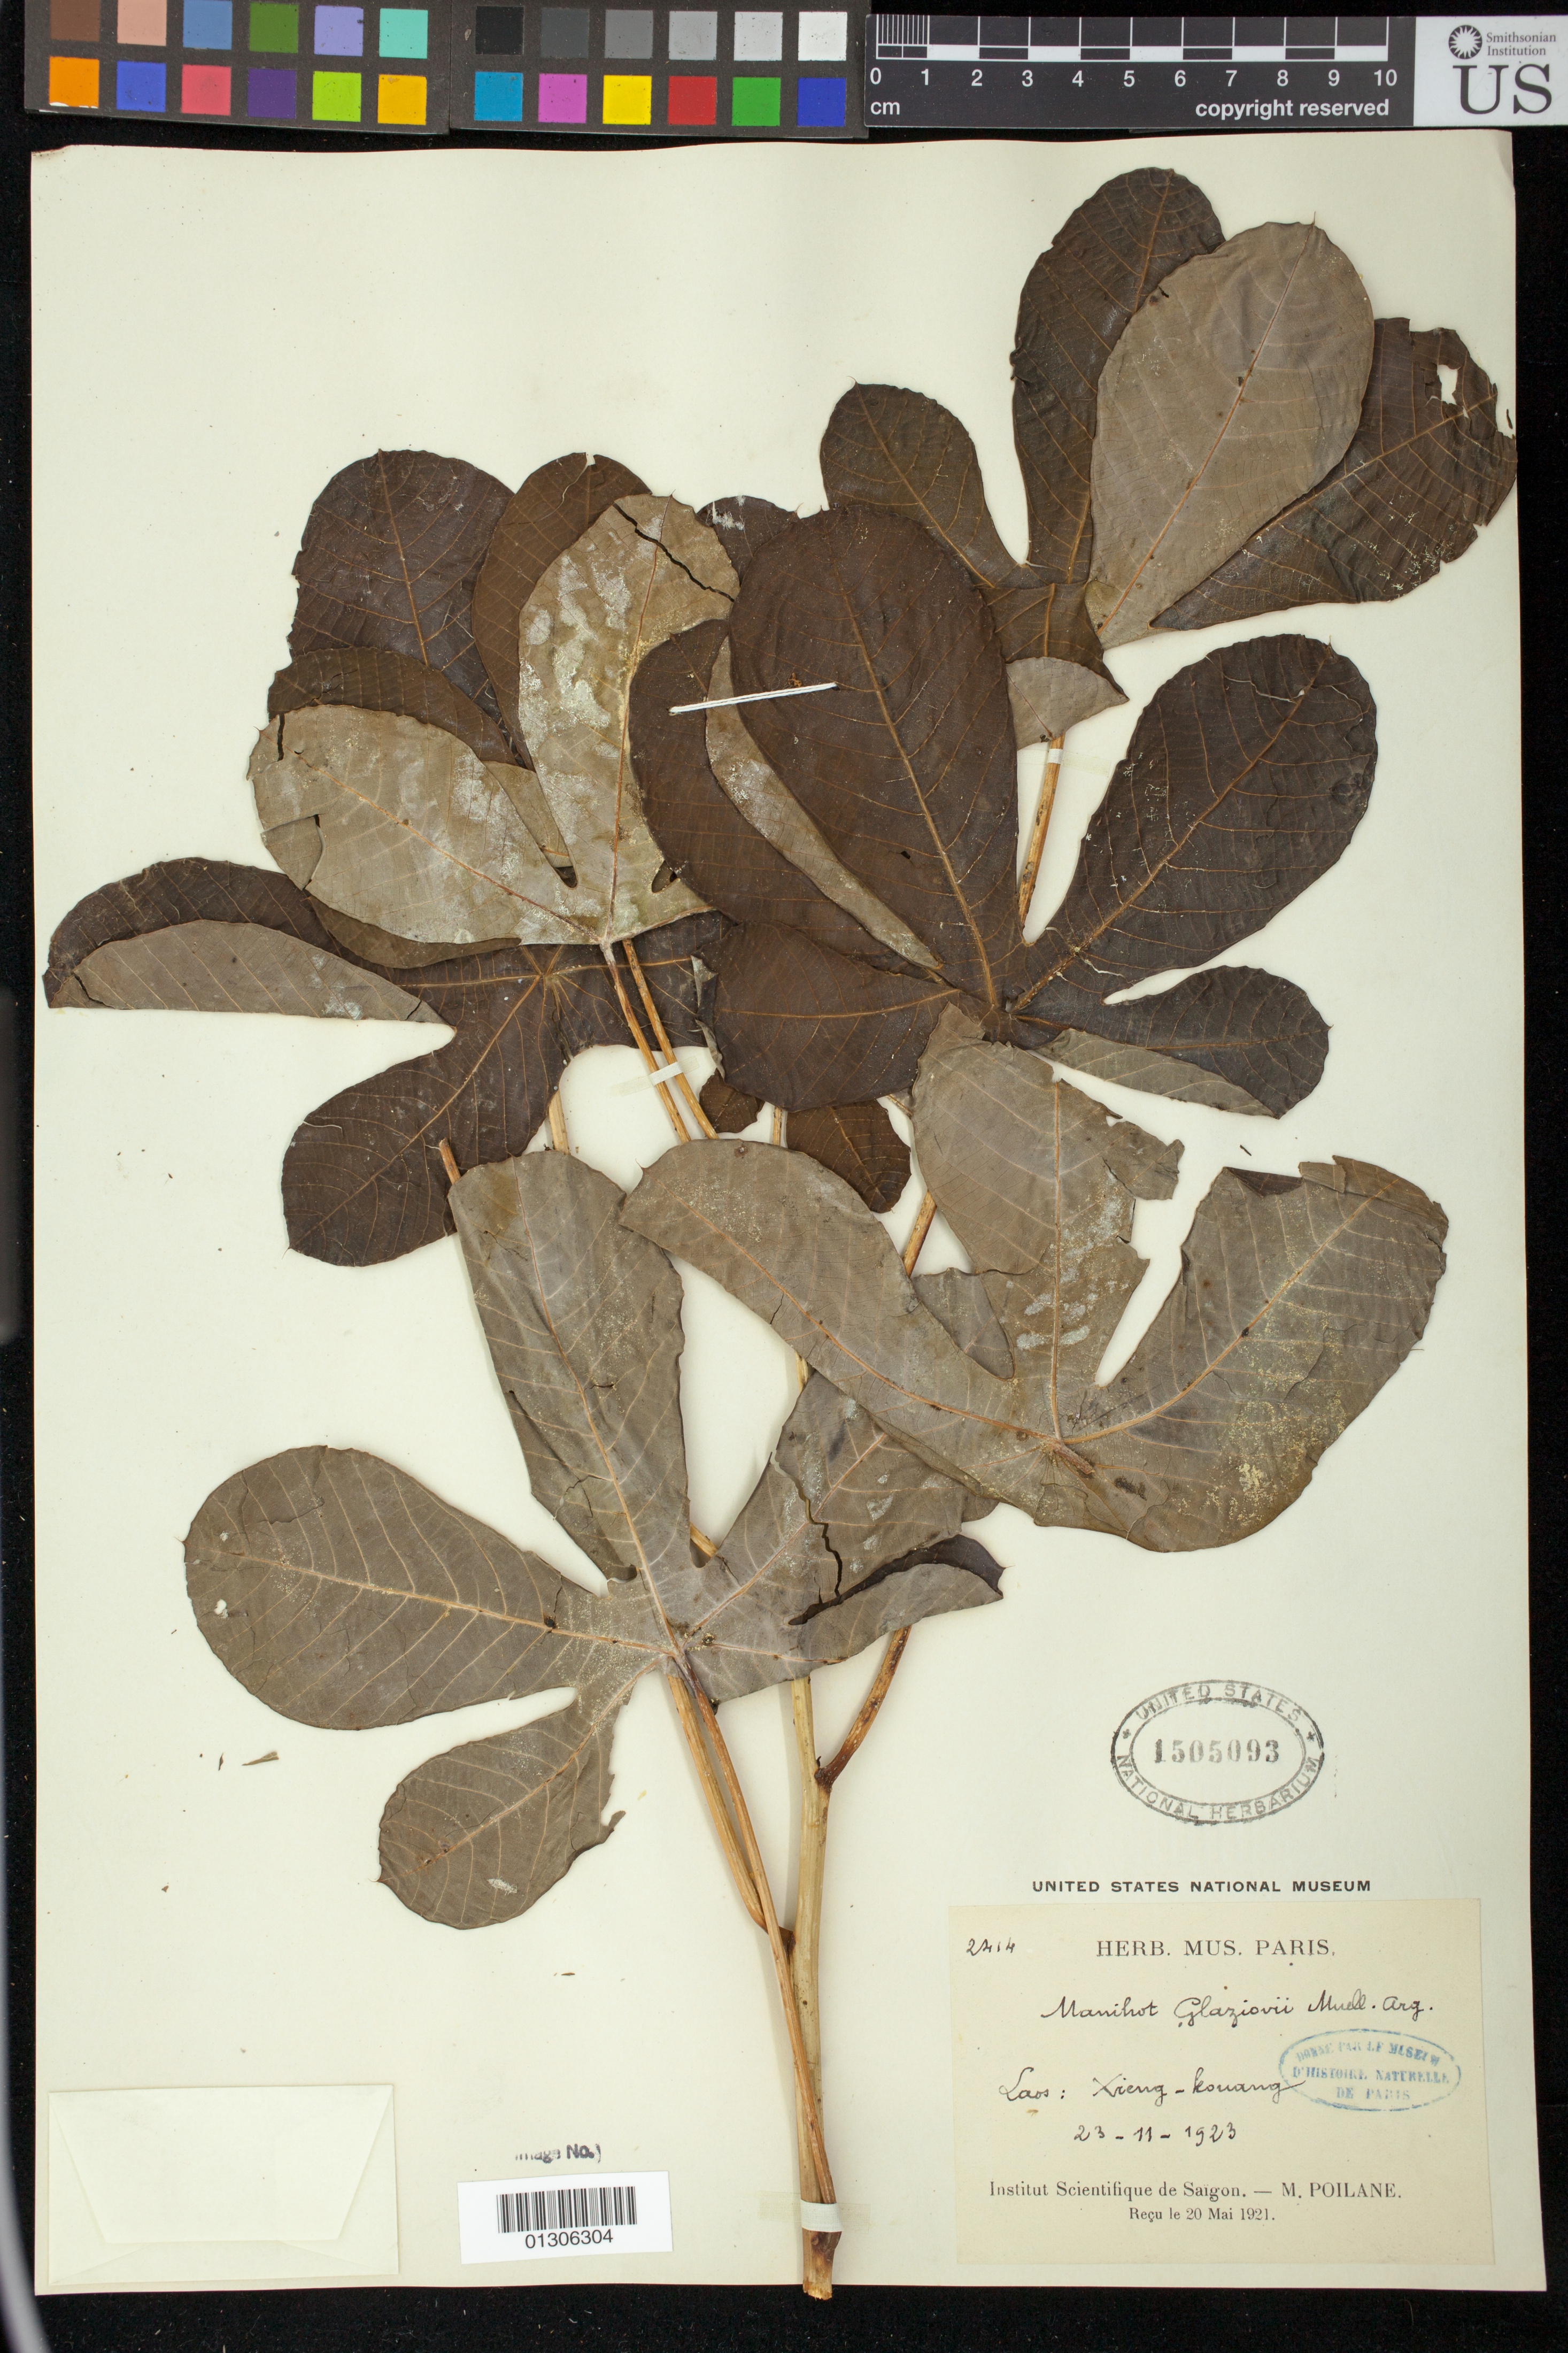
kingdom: Plantae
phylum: Tracheophyta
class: Magnoliopsida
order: Malpighiales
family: Euphorbiaceae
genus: Manihot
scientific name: Manihot glaziovii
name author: Müll. Arg.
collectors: M. Poilane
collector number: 2414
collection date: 1923-11-23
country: Laos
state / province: Xiangkhoang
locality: Xiangkhoang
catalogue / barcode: US 1505093